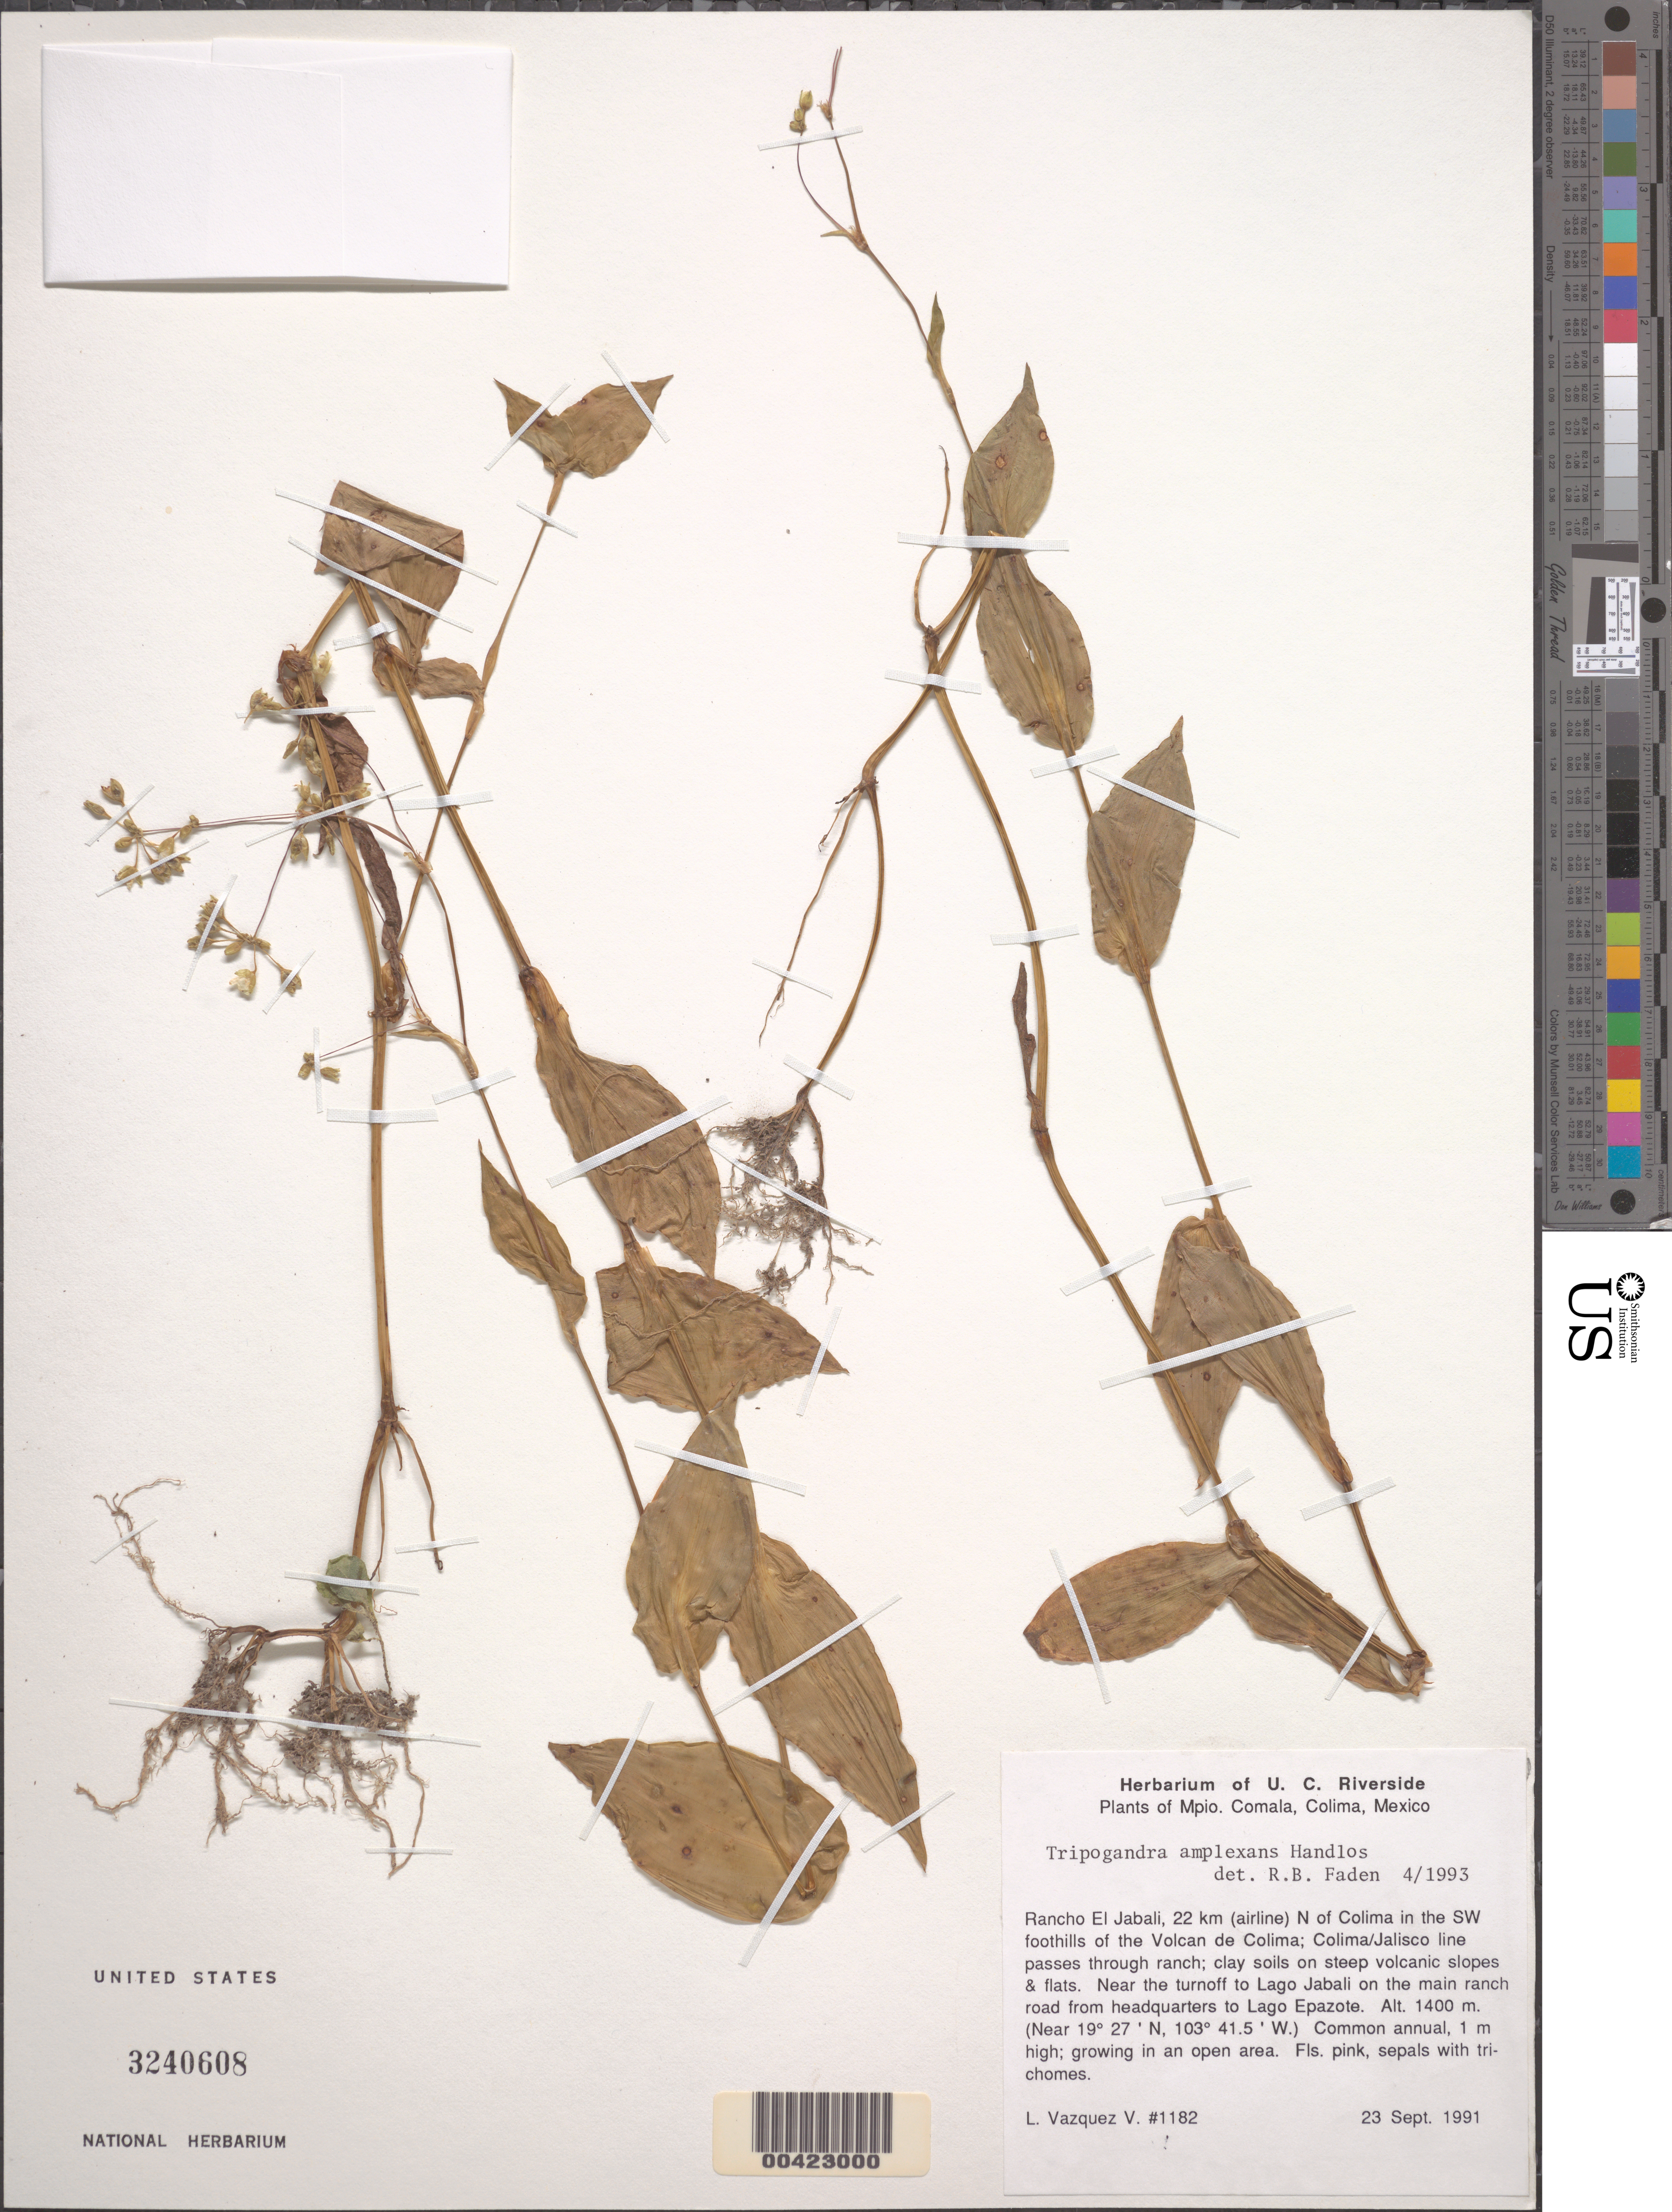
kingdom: Plantae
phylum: Tracheophyta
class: Liliopsida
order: Commelinales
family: Commelinaceae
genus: Tripogandra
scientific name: Tripogandra amplexans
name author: Handlos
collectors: L. Vazquez V.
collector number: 1182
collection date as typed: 23 Sep 1991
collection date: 1991-09-23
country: Mexico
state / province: Colima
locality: Rancho El Jabali, N of Colima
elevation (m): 1400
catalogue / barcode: US 3240608